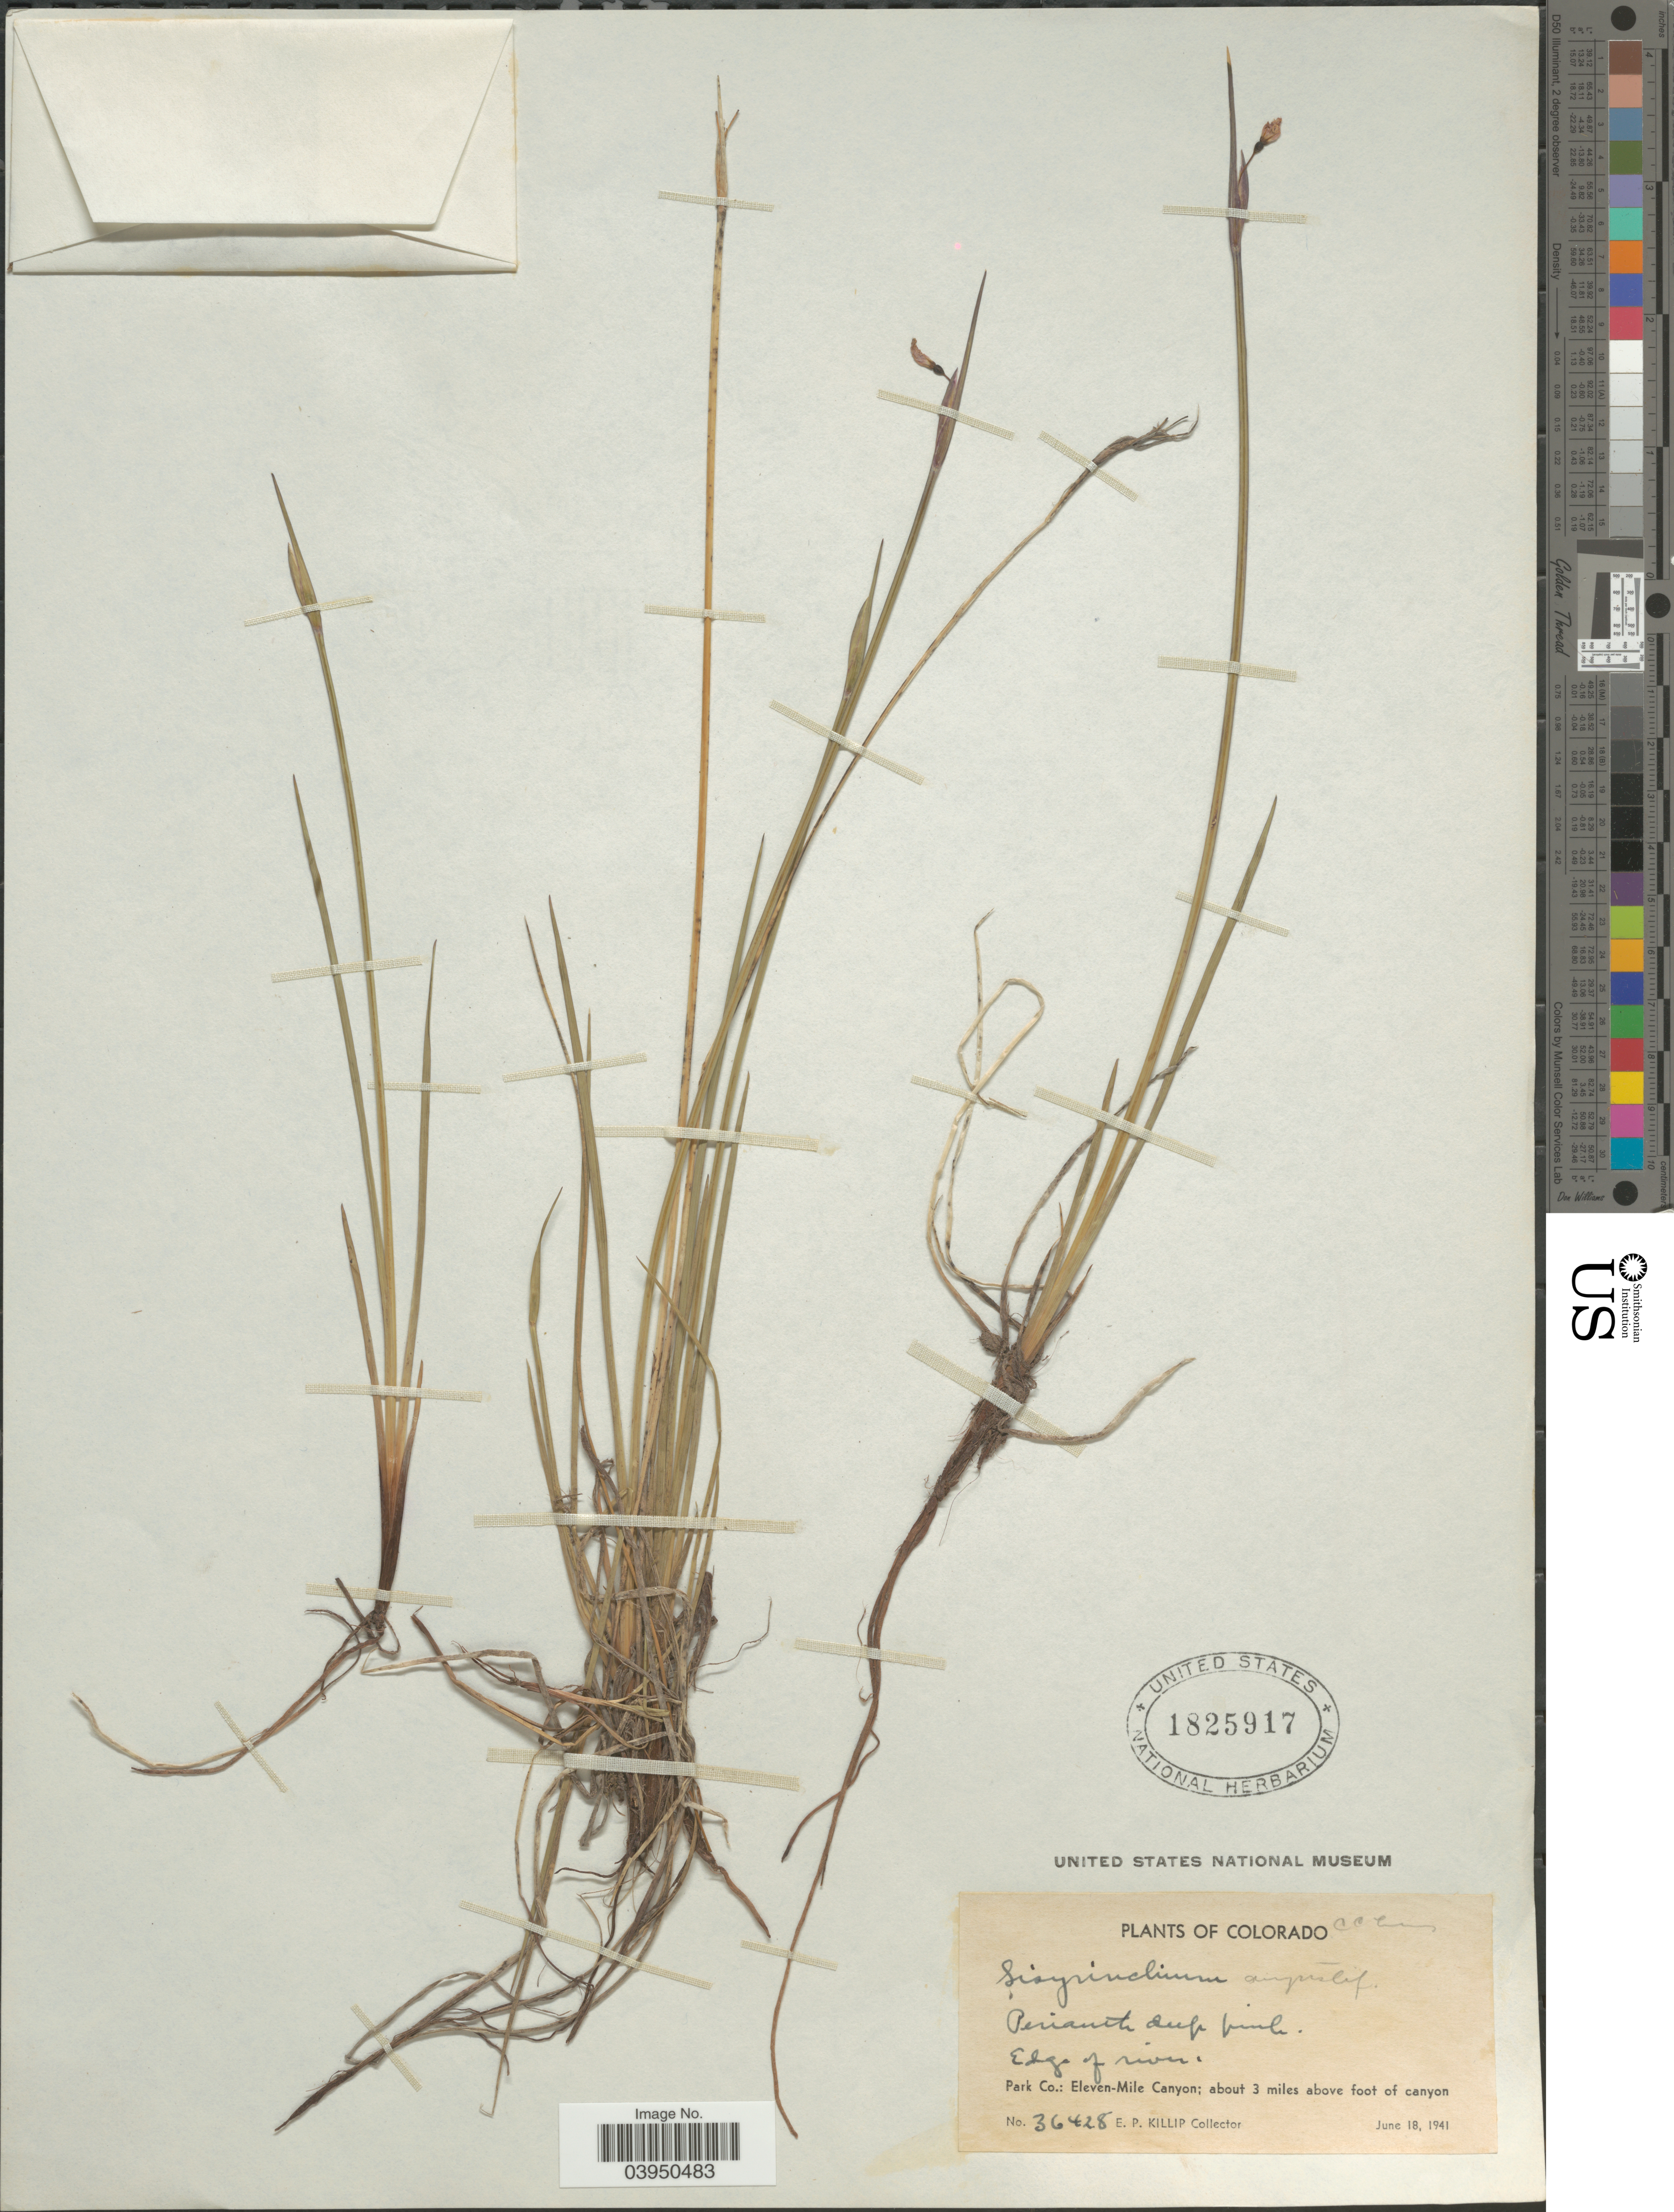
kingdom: Plantae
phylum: Tracheophyta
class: Liliopsida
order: Asparagales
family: Iridaceae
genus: Sisyrinchium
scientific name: Sisyrinchium angustifolium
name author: Mill.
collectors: E. P. Killip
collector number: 36428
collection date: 1941-06-18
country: United States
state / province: Colorado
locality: Edge of river. Park Co.: Eleven-Mile Canyon; about 3 miles above foot of canyon.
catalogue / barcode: US 1825917